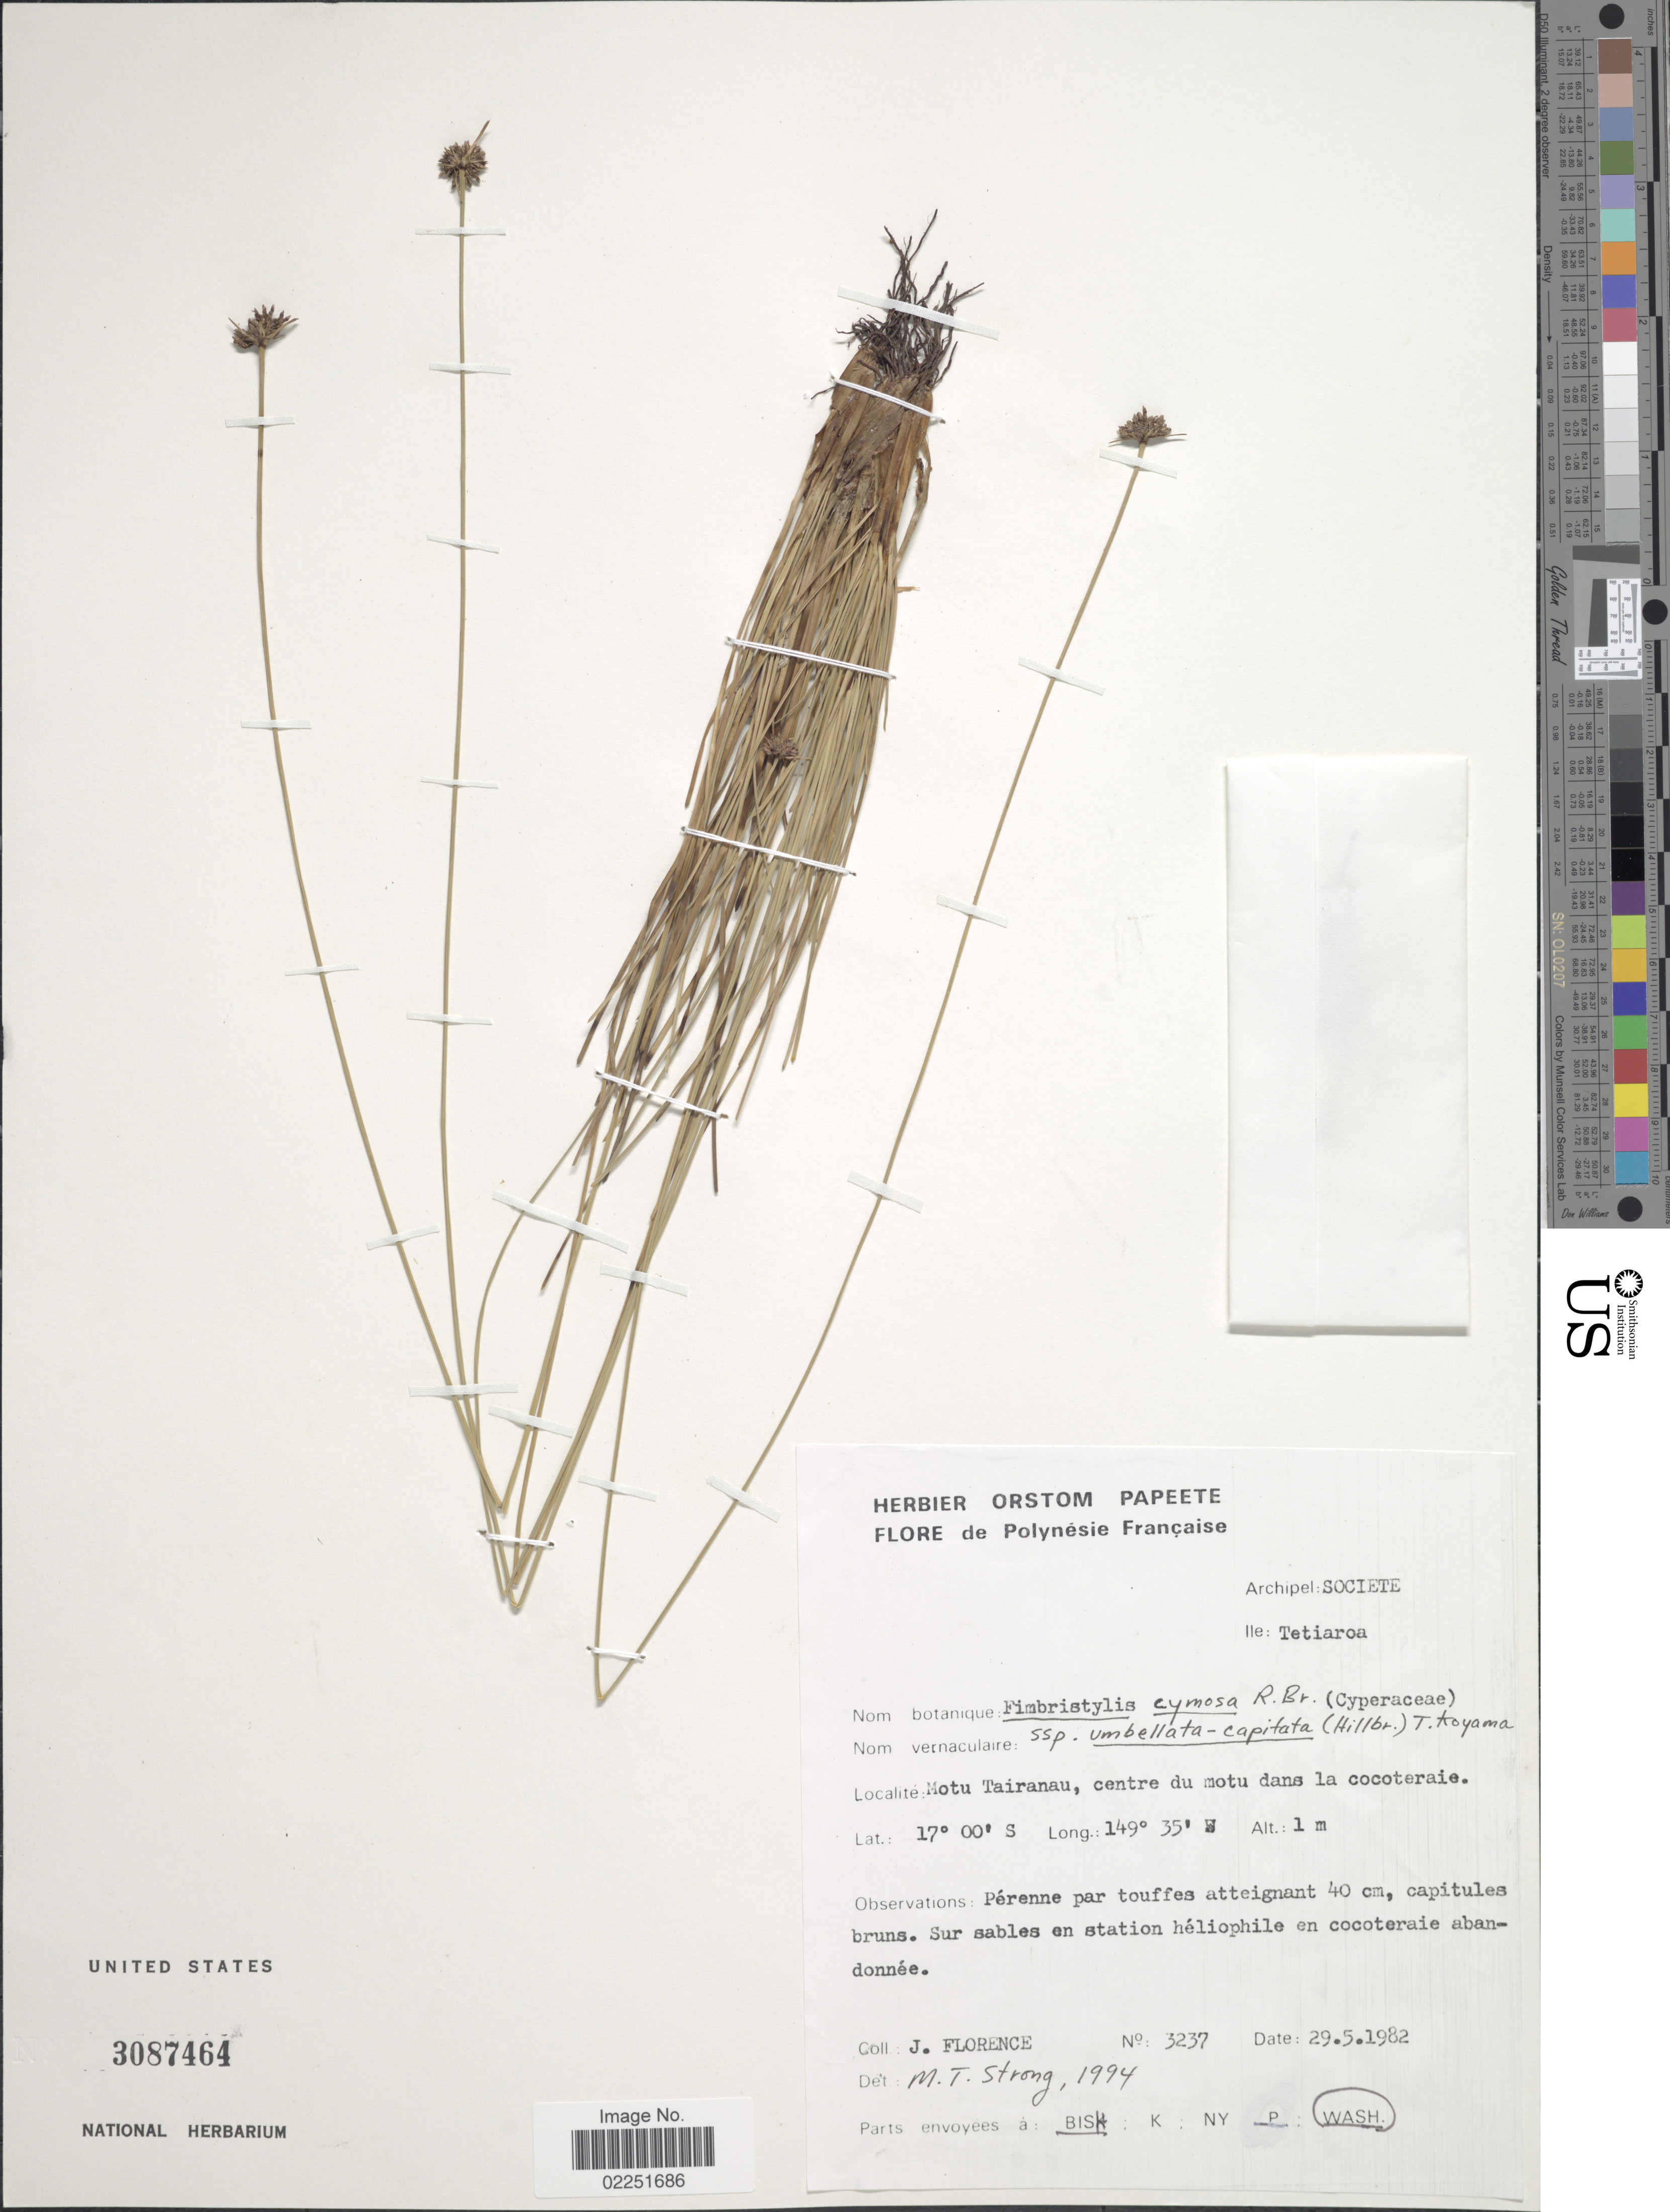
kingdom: Plantae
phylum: Tracheophyta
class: Liliopsida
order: Poales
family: Cyperaceae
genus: Fimbristylis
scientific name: Fimbristylis cymosa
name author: R. Br.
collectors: J. Florence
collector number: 3237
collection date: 1982-05-29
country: French Polynesia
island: Tetiaroa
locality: Archipel: Societe, Ile: Tetiaroa. Motu Tairanau, centre du motu dans la cocoteraie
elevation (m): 1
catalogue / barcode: US 3087464